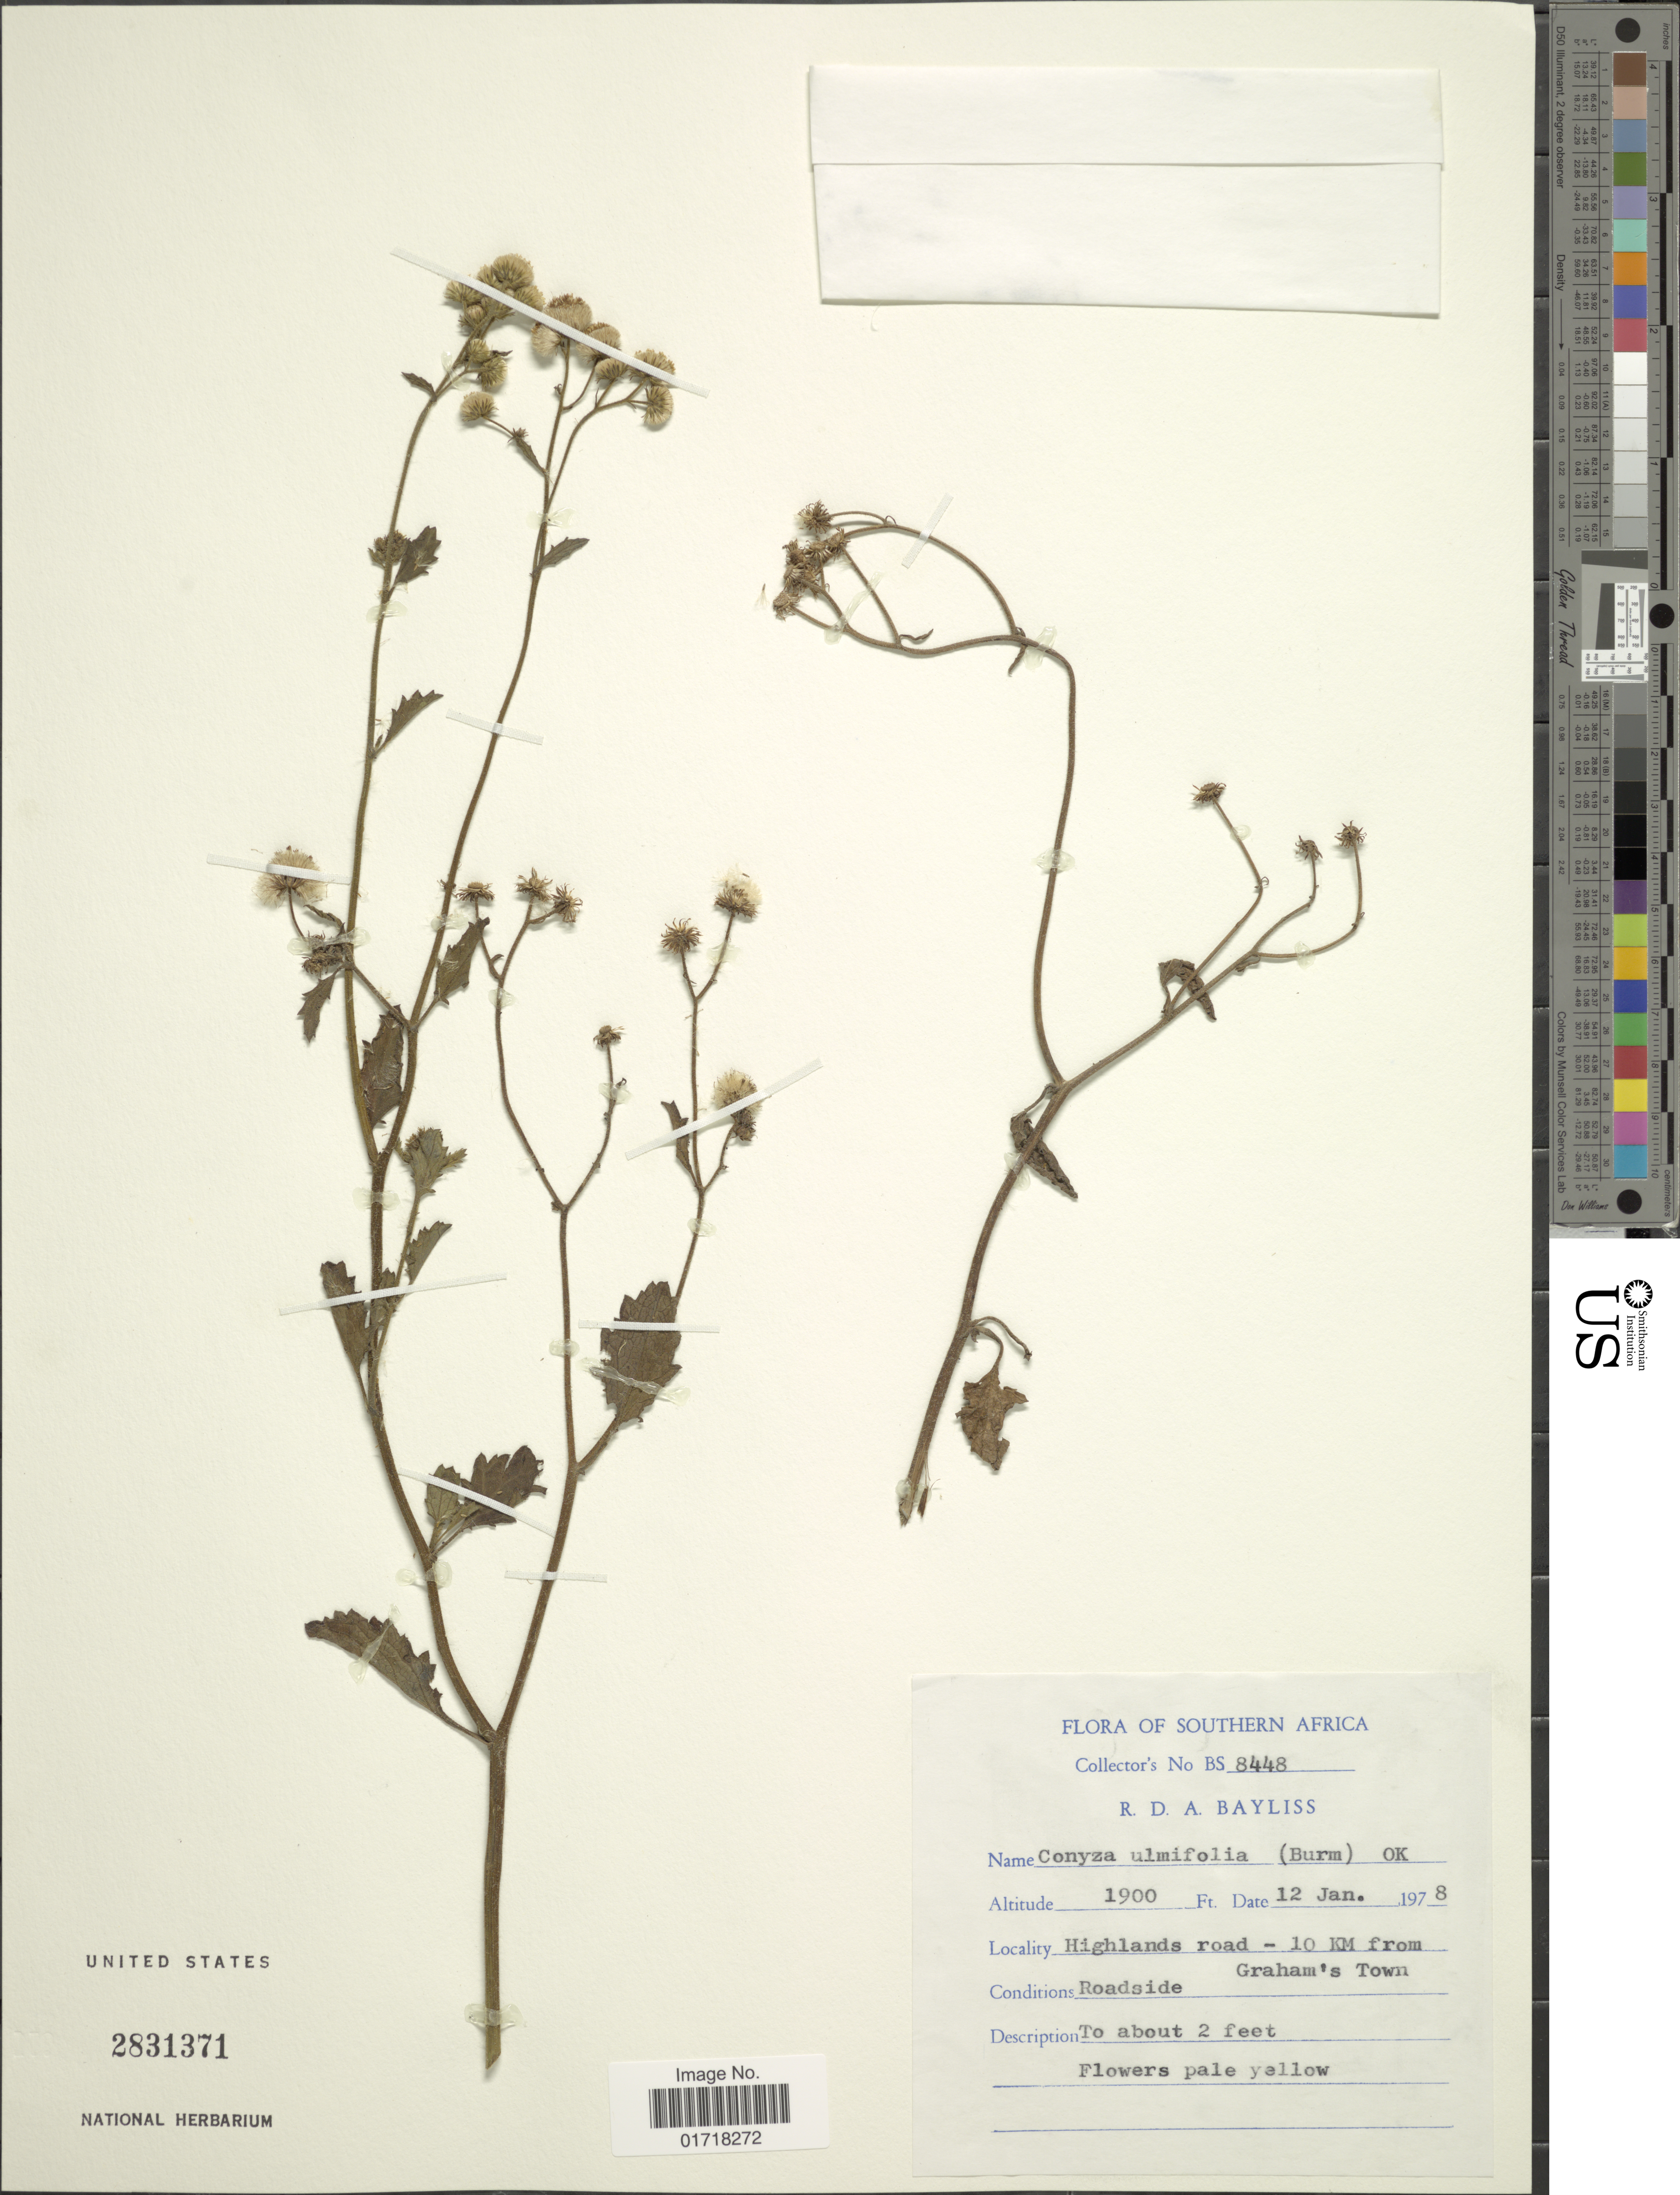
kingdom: Plantae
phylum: Tracheophyta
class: Magnoliopsida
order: Asterales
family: Asteraceae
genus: Conyza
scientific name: Conyza ulmifolia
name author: (Burm. f.) Kuntze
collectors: R. Bayliss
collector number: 8448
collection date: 1978-01-12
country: South Africa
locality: Southern Africa, Highlands road, 10 km from Graham's Town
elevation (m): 579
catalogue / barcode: US 2831371